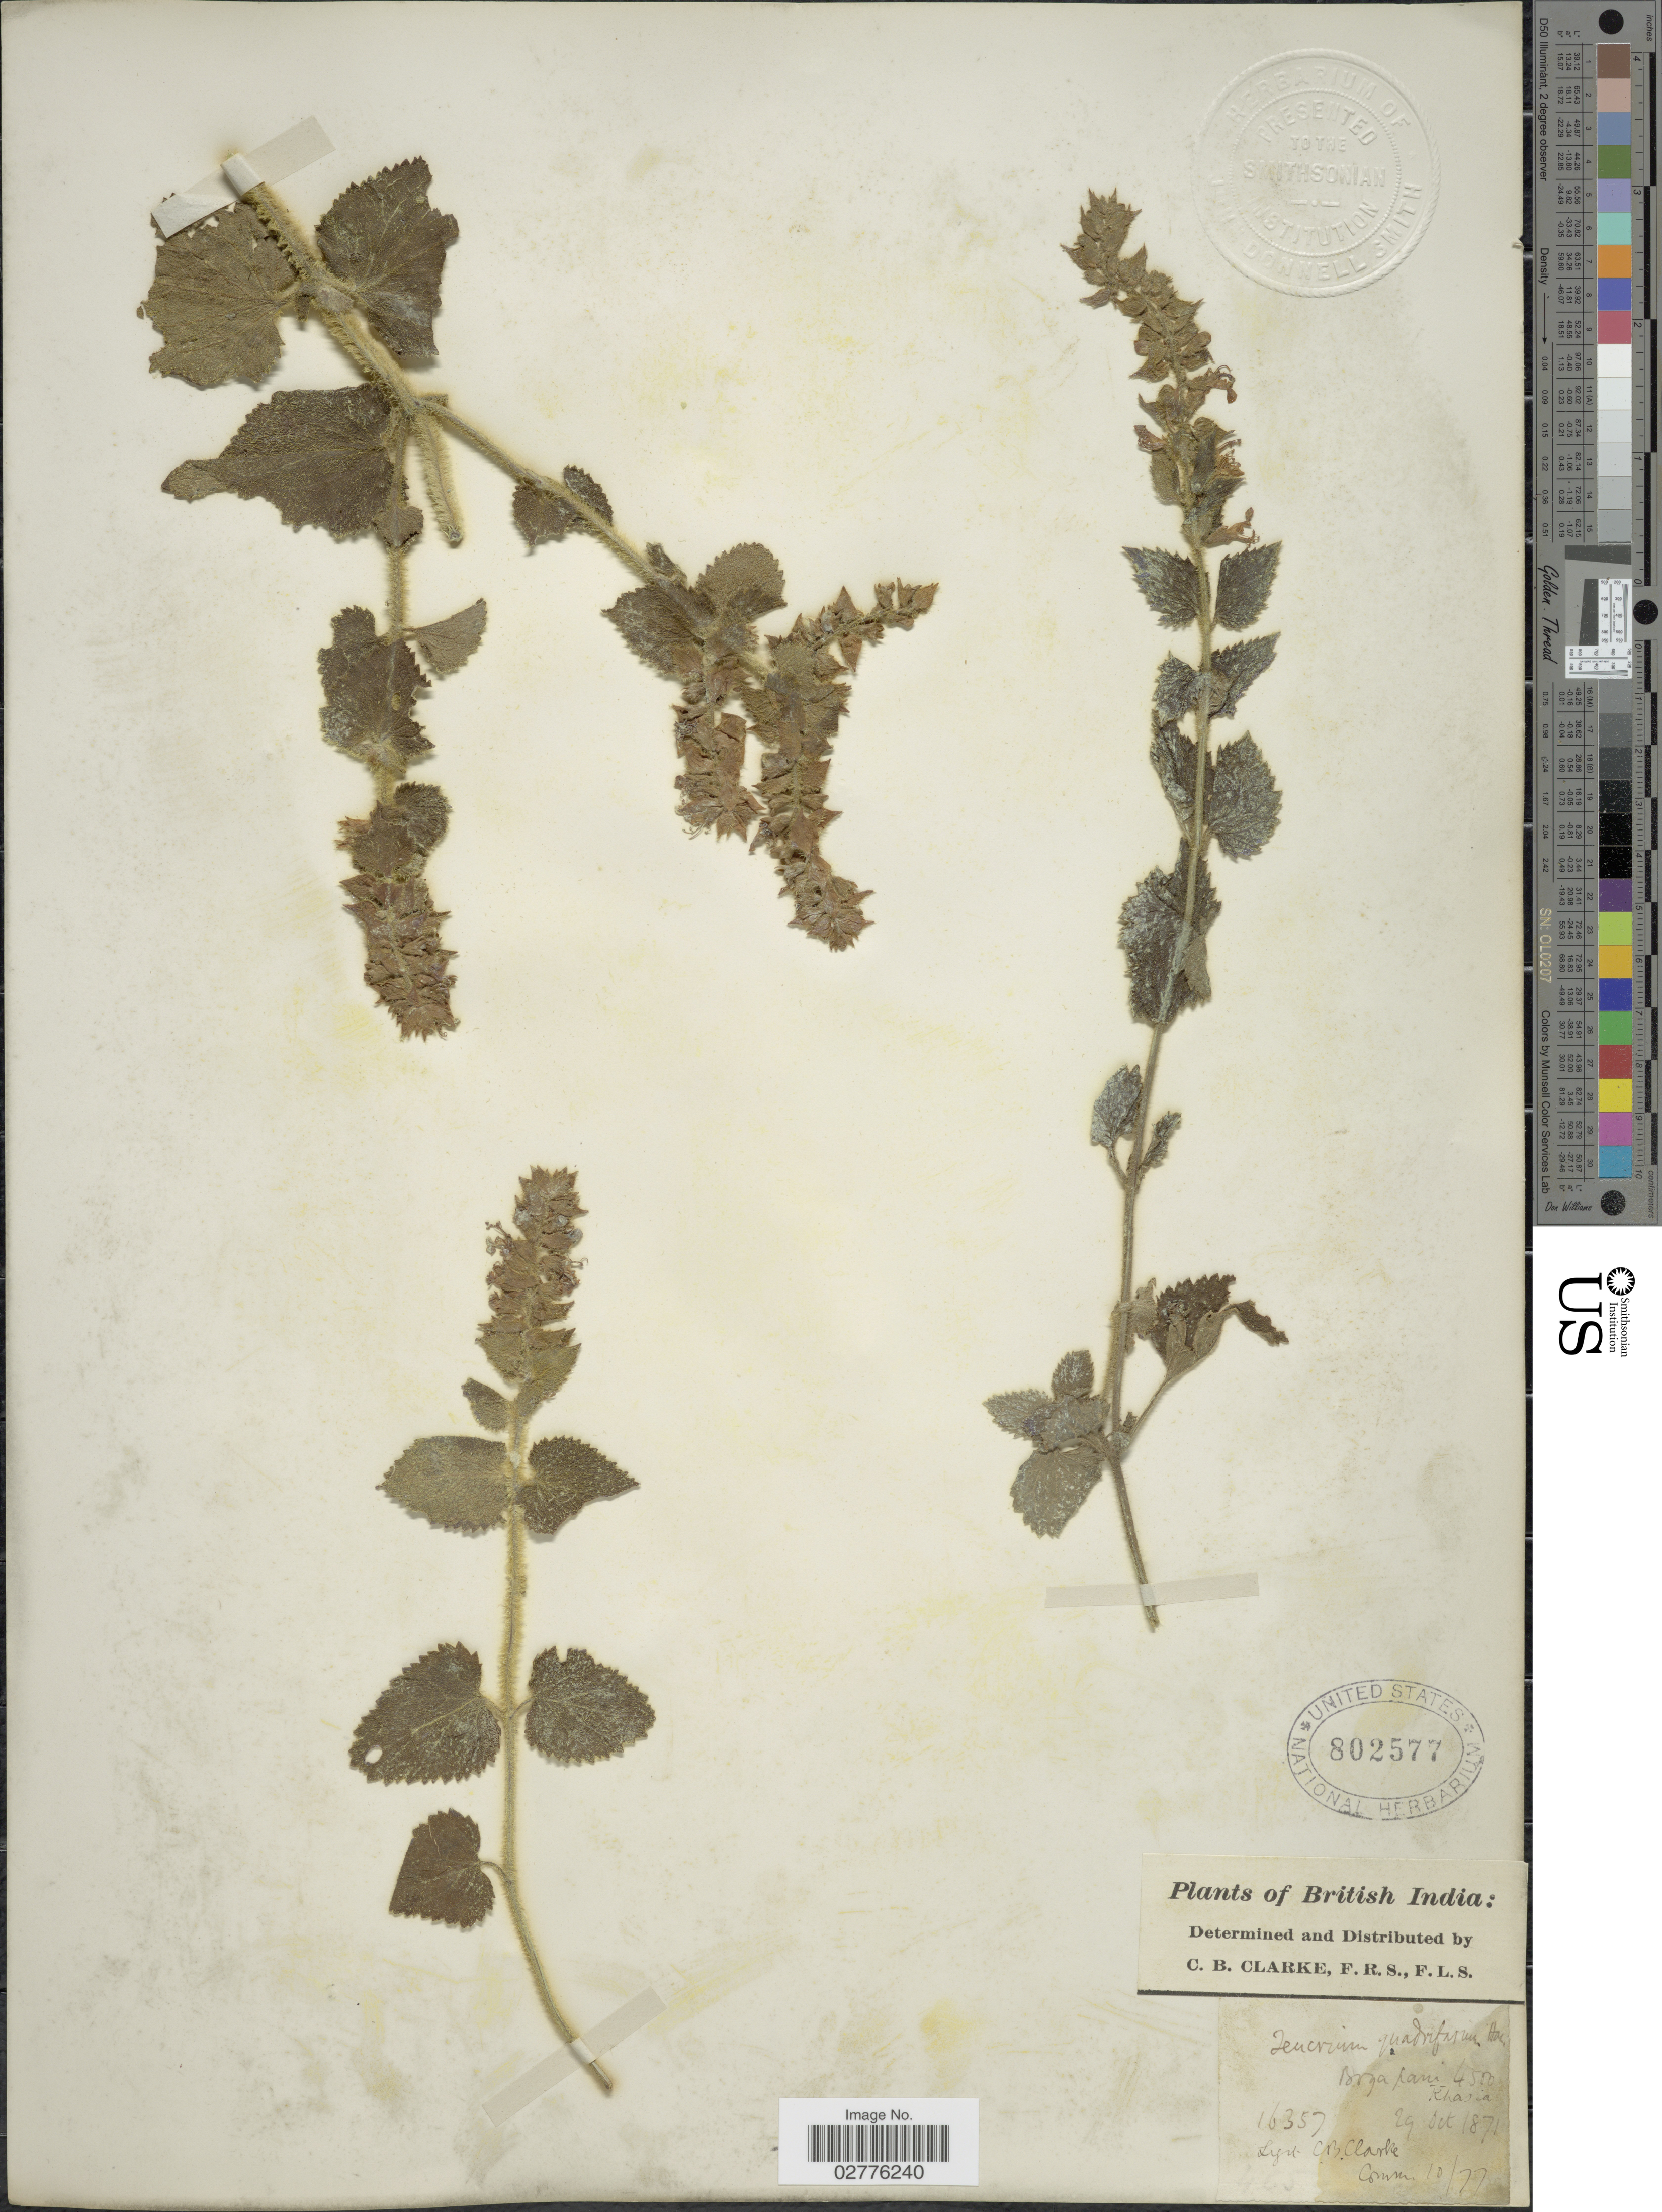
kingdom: Plantae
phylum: Tracheophyta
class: Magnoliopsida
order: Lamiales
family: Lamiaceae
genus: Teucrium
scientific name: Teucrium quadrifarium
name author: Buch.-Ham. ex D. Don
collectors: C. B. Clarke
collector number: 16357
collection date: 1871-10-29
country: India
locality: British India, Bogapani, Khasia.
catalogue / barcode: US 802577